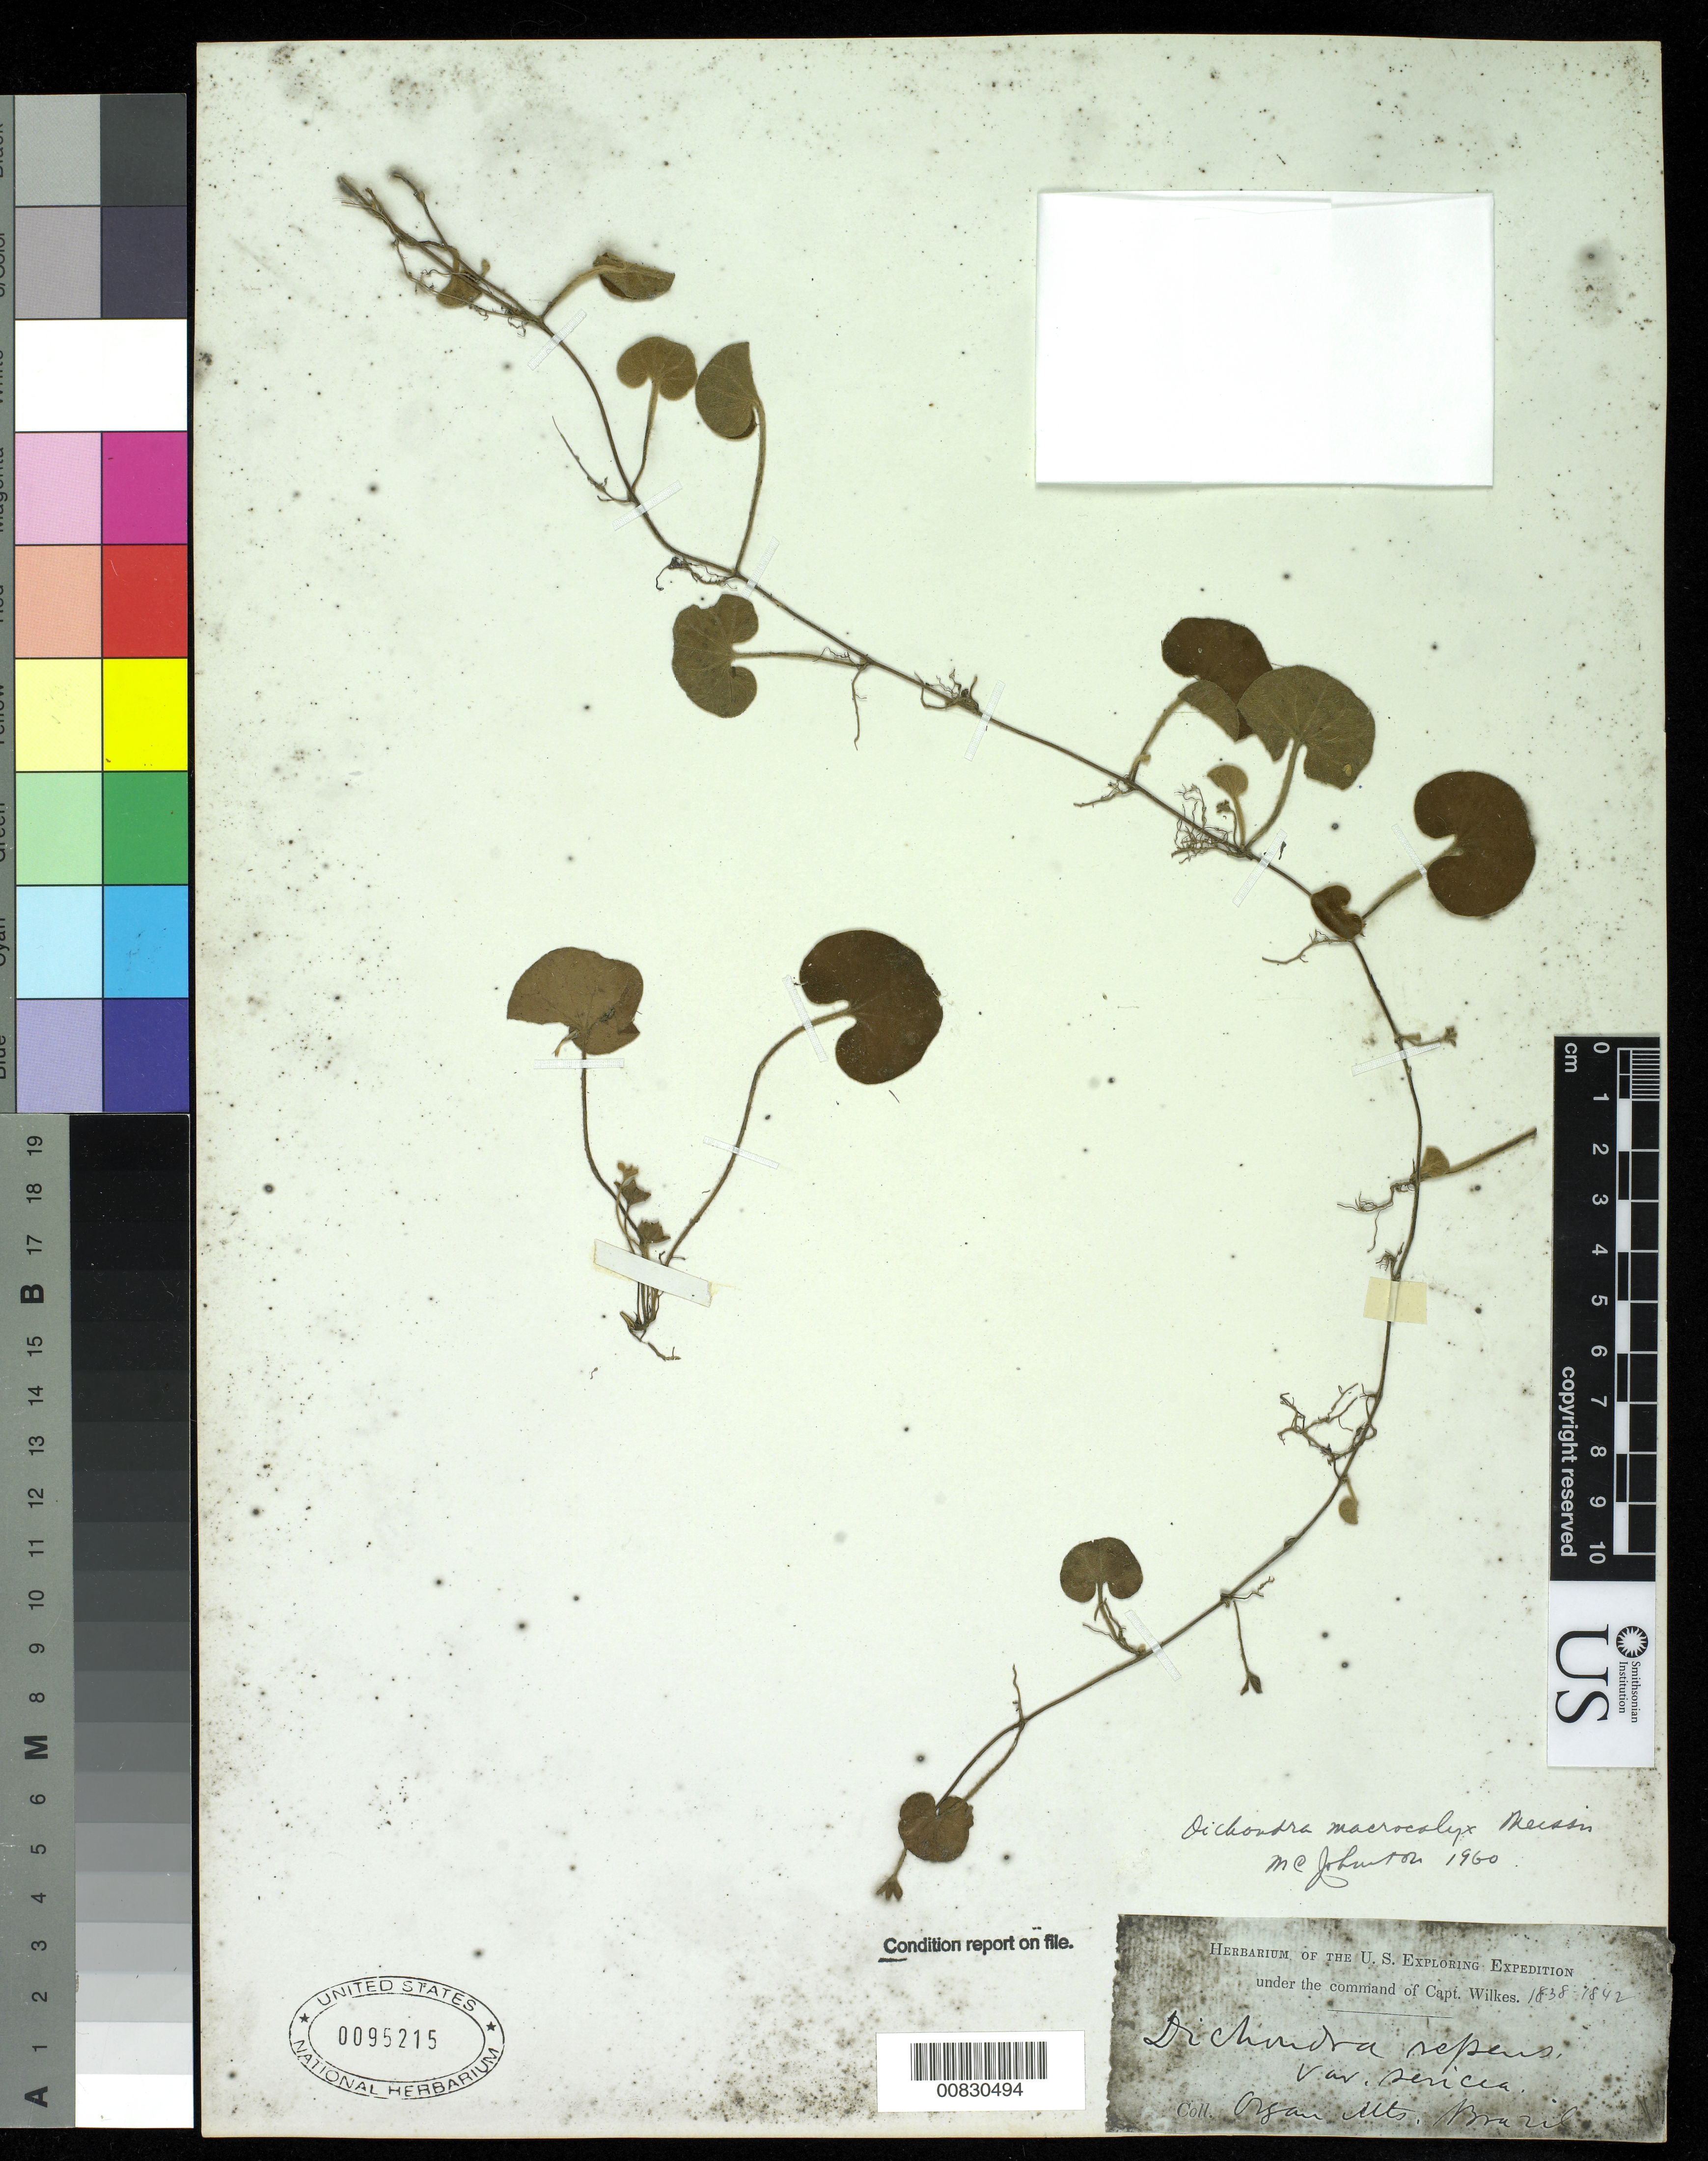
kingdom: Plantae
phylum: Tracheophyta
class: Magnoliopsida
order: Solanales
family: Convolvulaceae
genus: Dichondra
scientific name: Dichondra macrocalyx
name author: Meisn.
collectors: Wilkes Explor. Exped.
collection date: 1838/1842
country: Brazil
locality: Organ Mts.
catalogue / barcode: US 95215